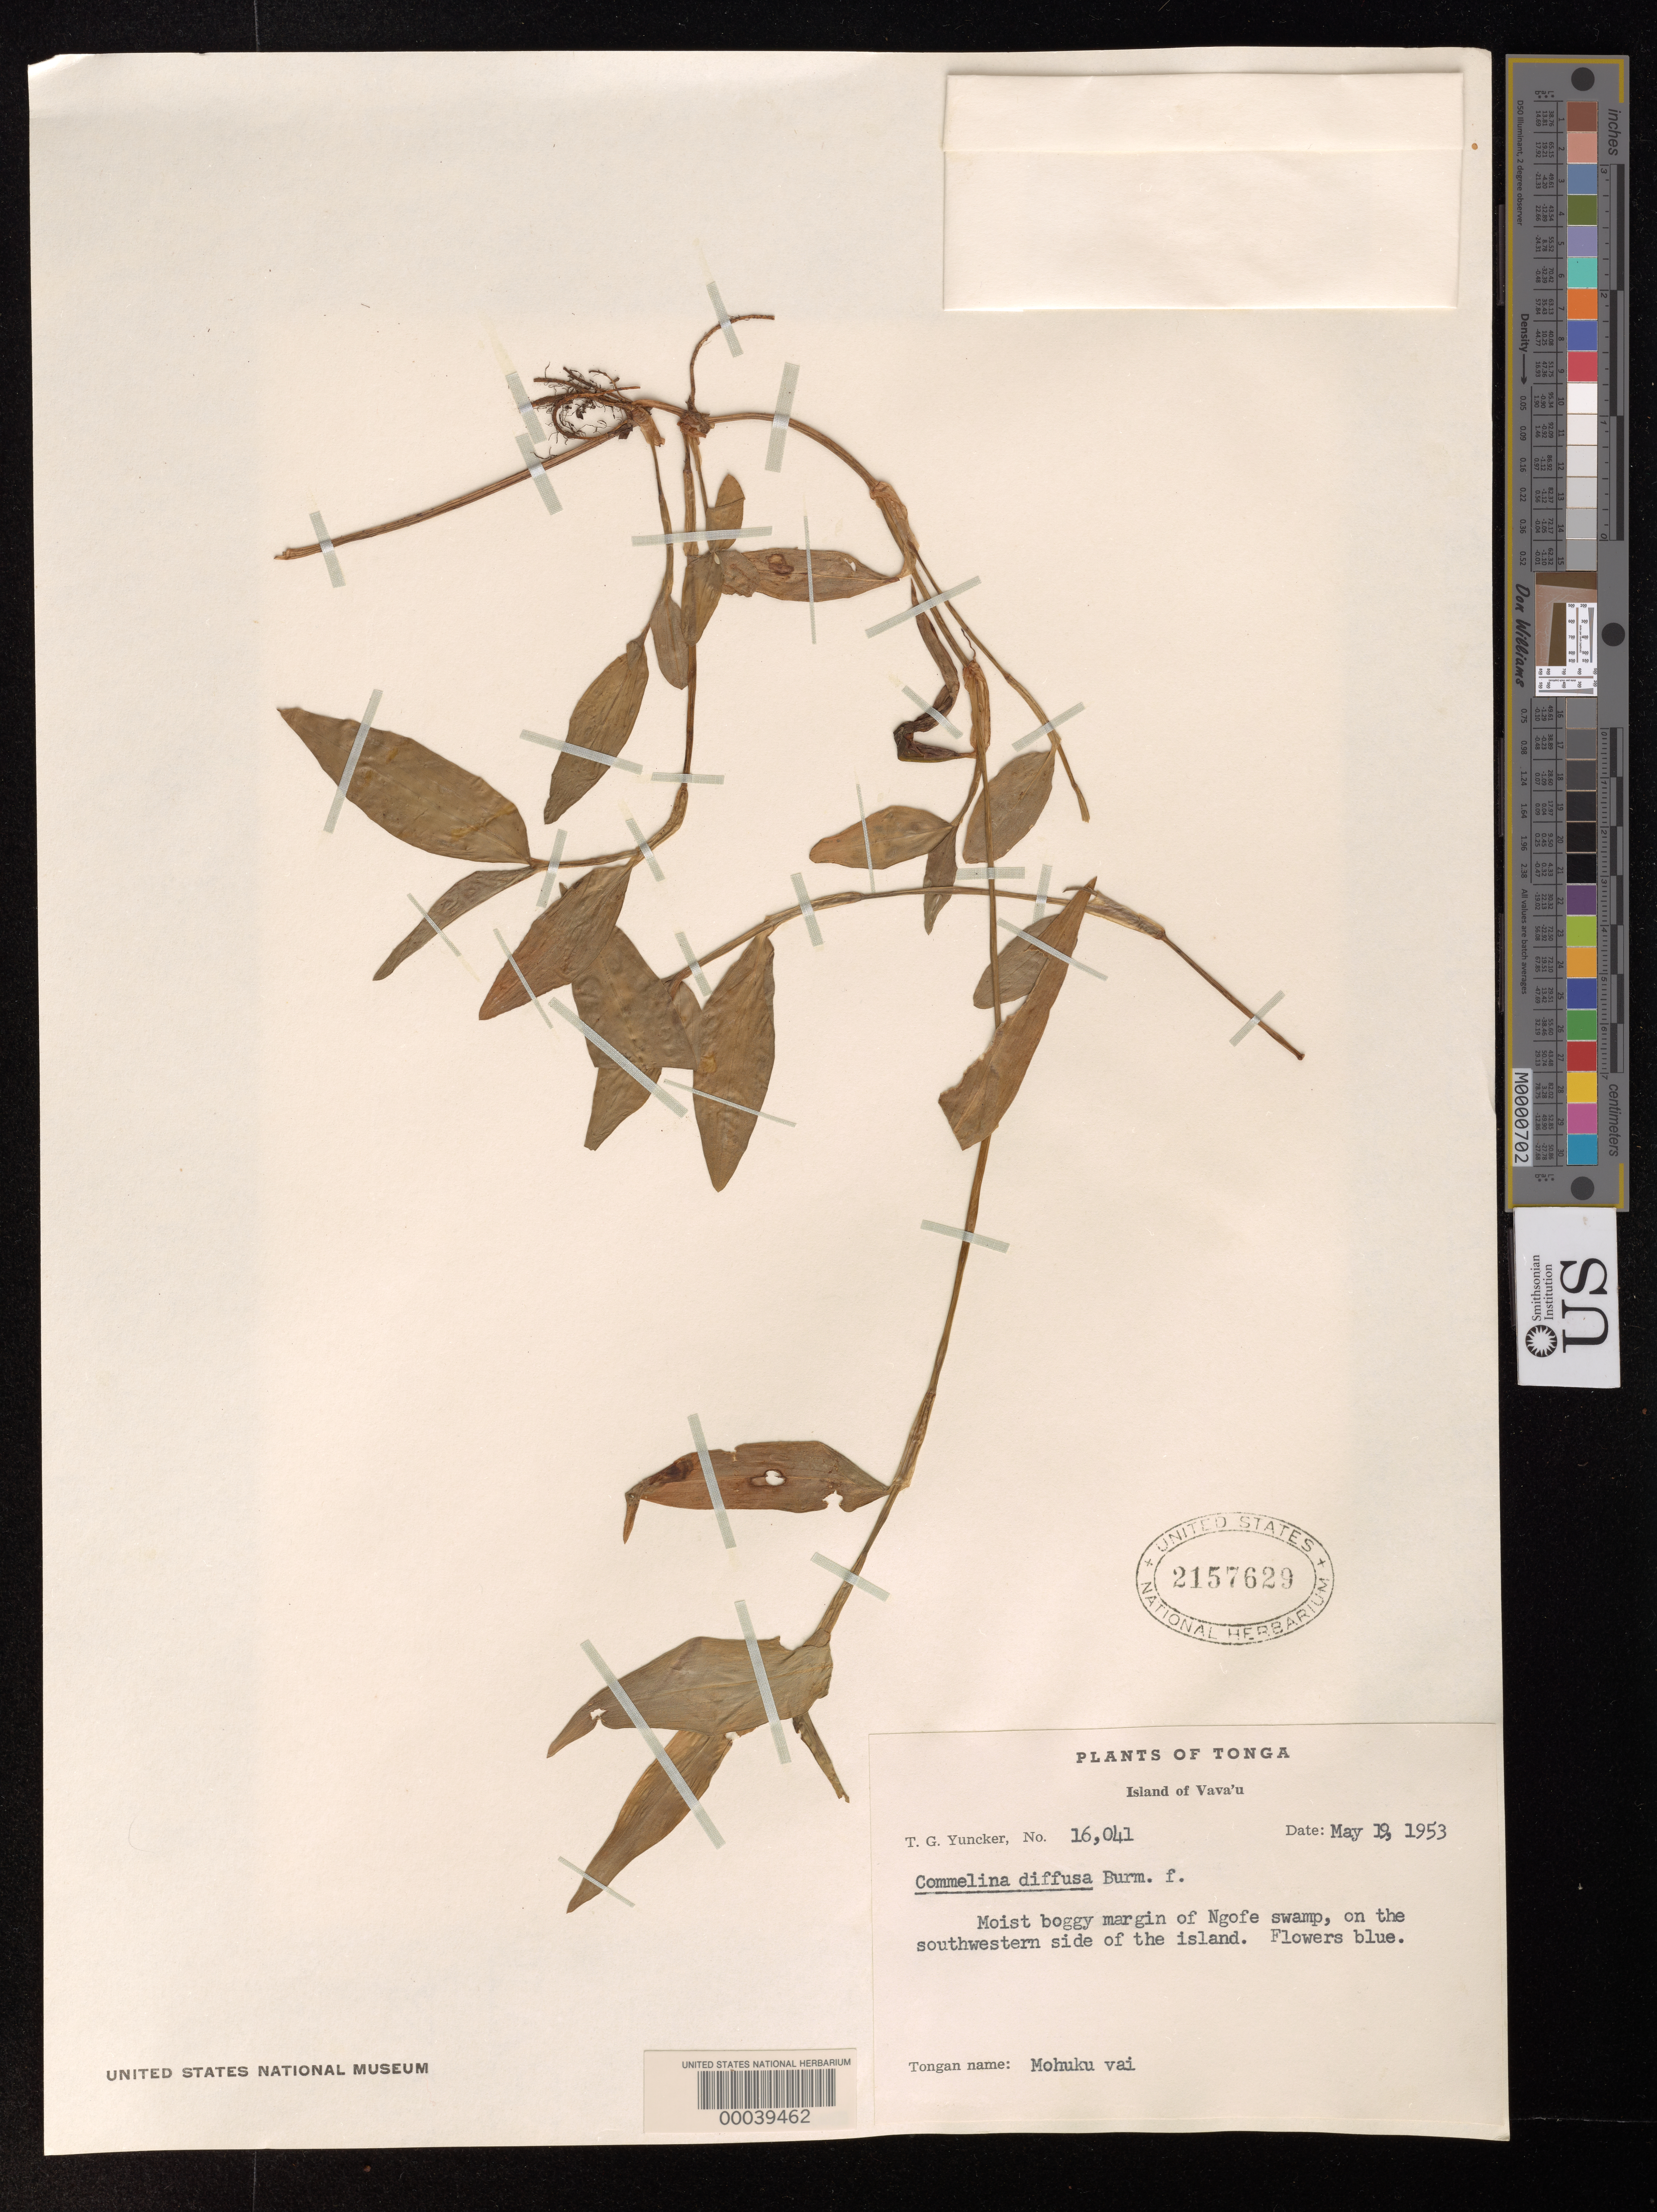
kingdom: Plantae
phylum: Tracheophyta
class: Liliopsida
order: Commelinales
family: Commelinaceae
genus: Commelina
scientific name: Commelina diffusa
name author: Burm. f.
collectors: T. G. Yuncker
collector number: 16041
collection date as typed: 19 May 1953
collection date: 1953-05-19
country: Tonga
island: Vava'u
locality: Ngofe swamp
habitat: Moist, boggy margin of swamp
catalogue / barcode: US 2157629